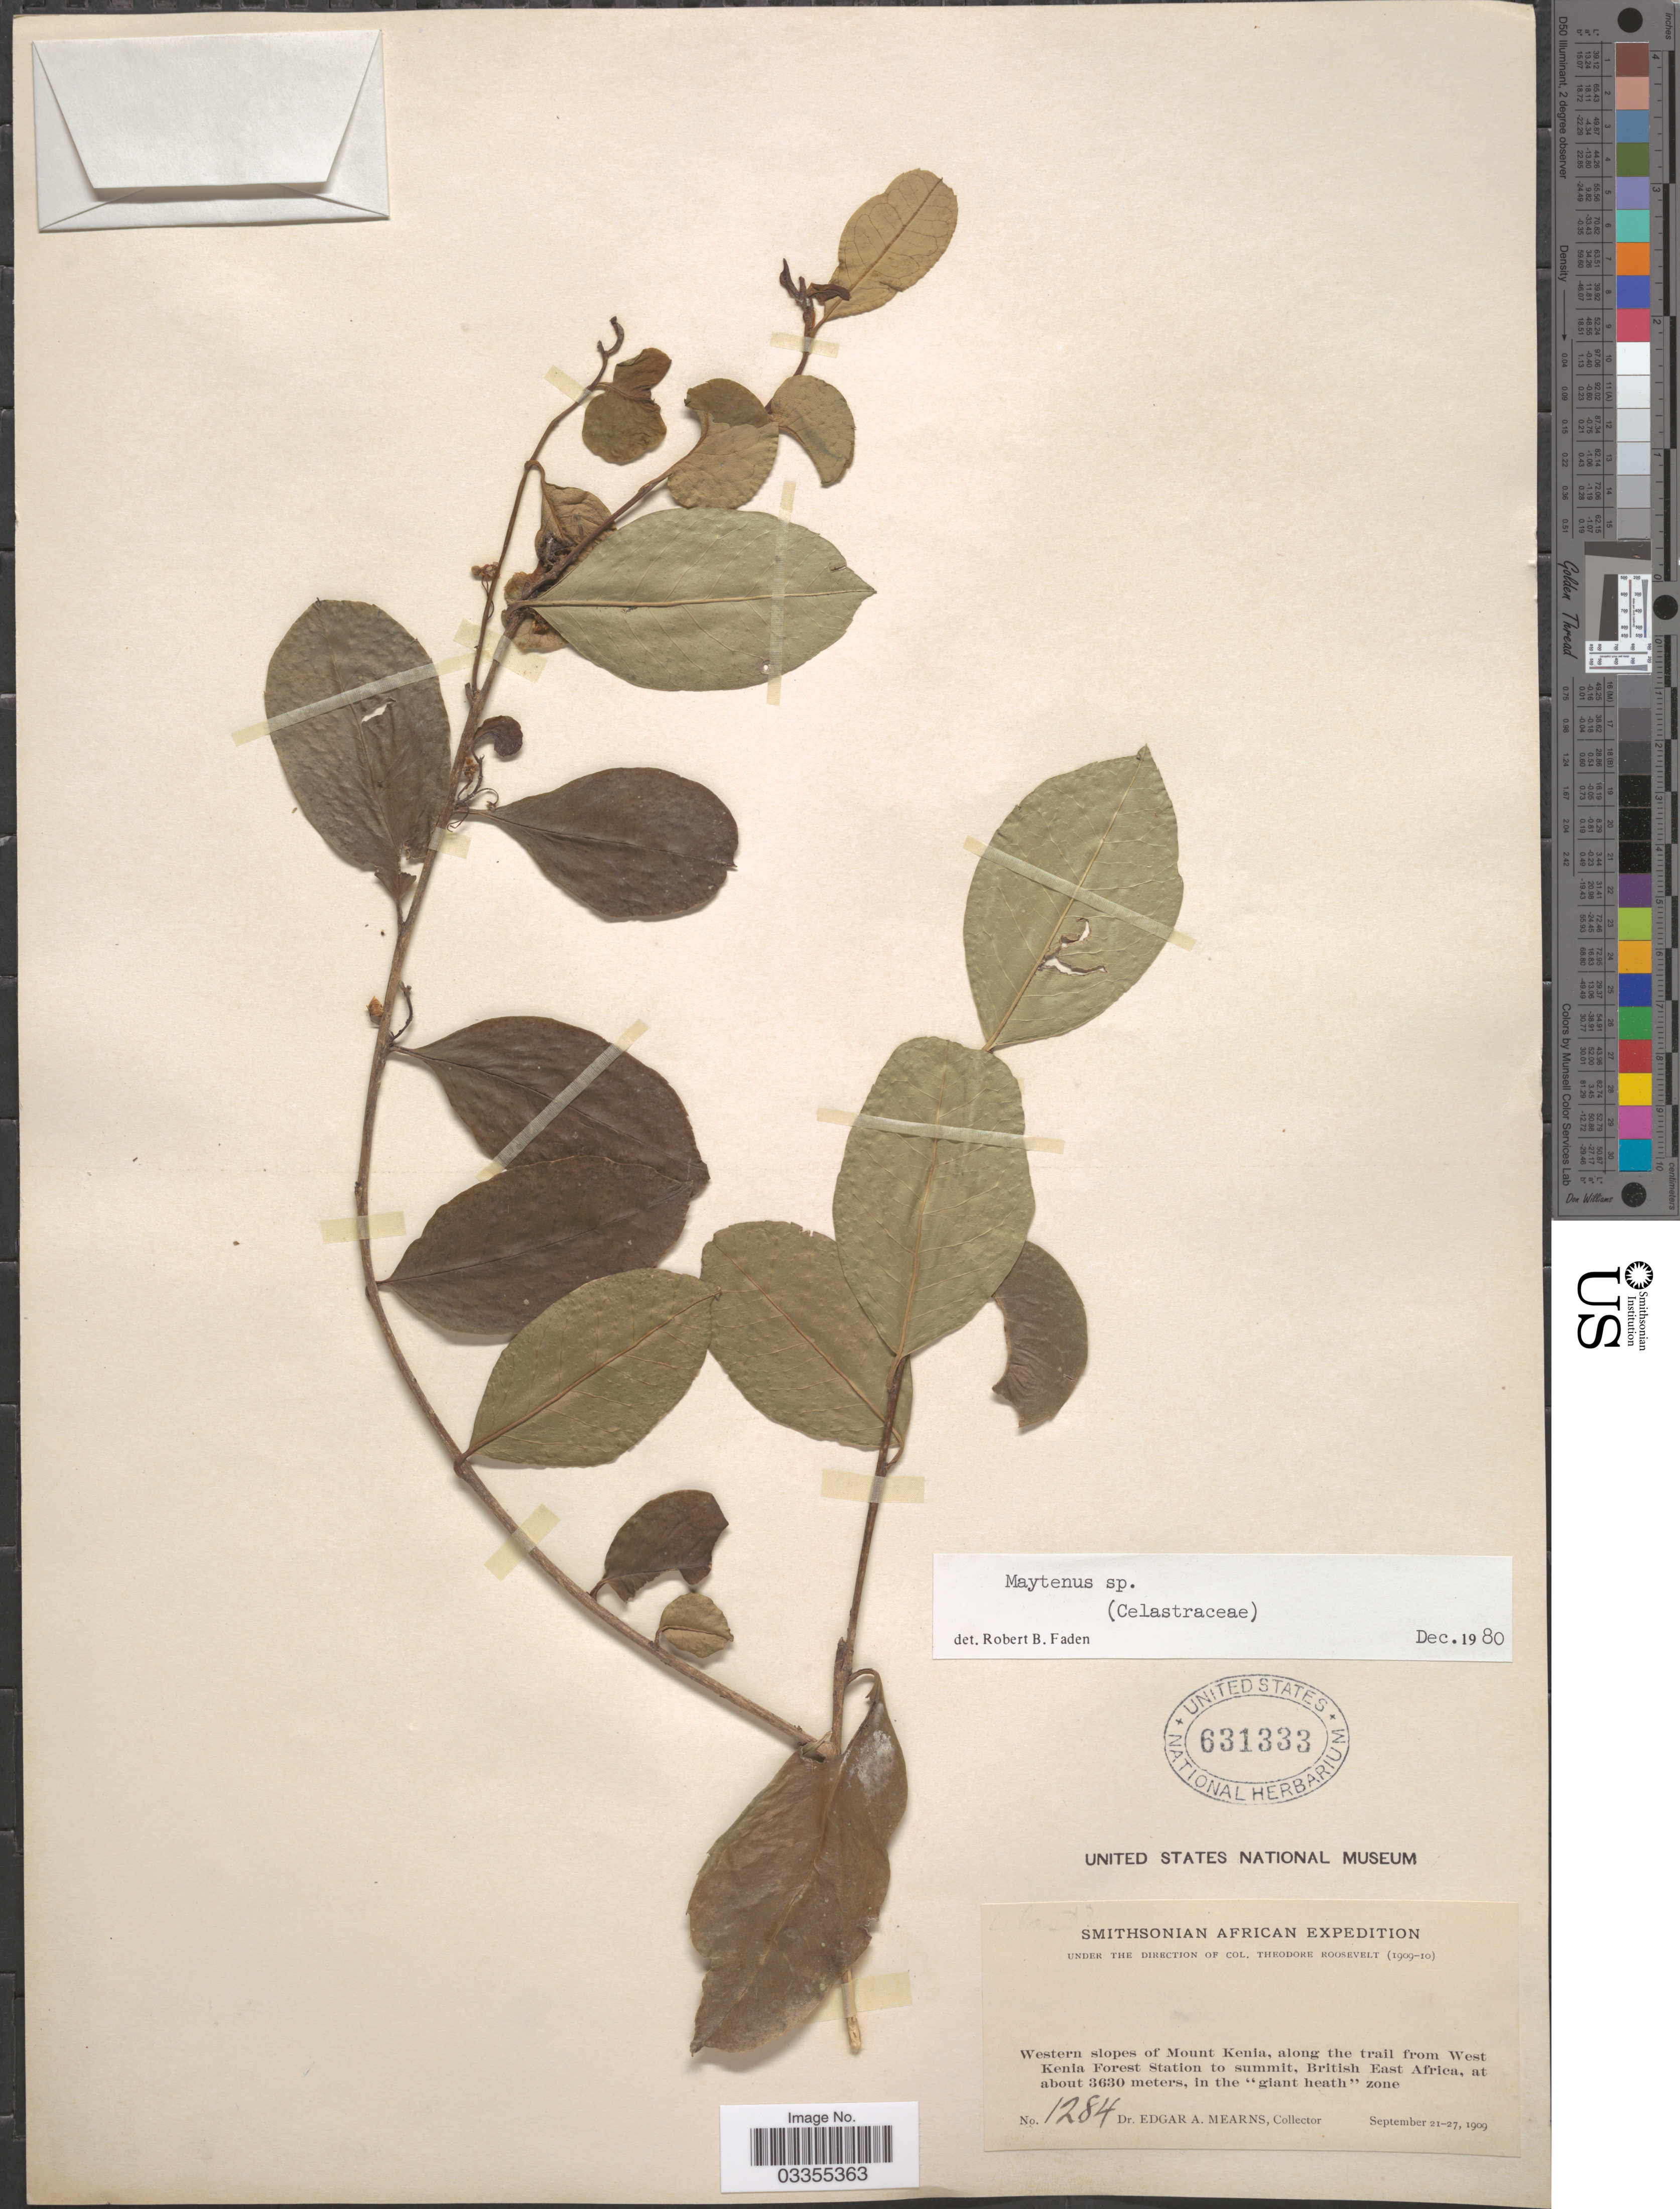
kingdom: Plantae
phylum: Tracheophyta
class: Magnoliopsida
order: Celastrales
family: Celastraceae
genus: Maytenus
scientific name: Maytenus sp.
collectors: E. A. Mearns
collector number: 1284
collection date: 1909-09-21/1909-09-27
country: Kenya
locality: Western slopes of Mount Kenia, along the trail from West Kenia Forest Station to summit, British East Africa.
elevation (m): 3630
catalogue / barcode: US 631333